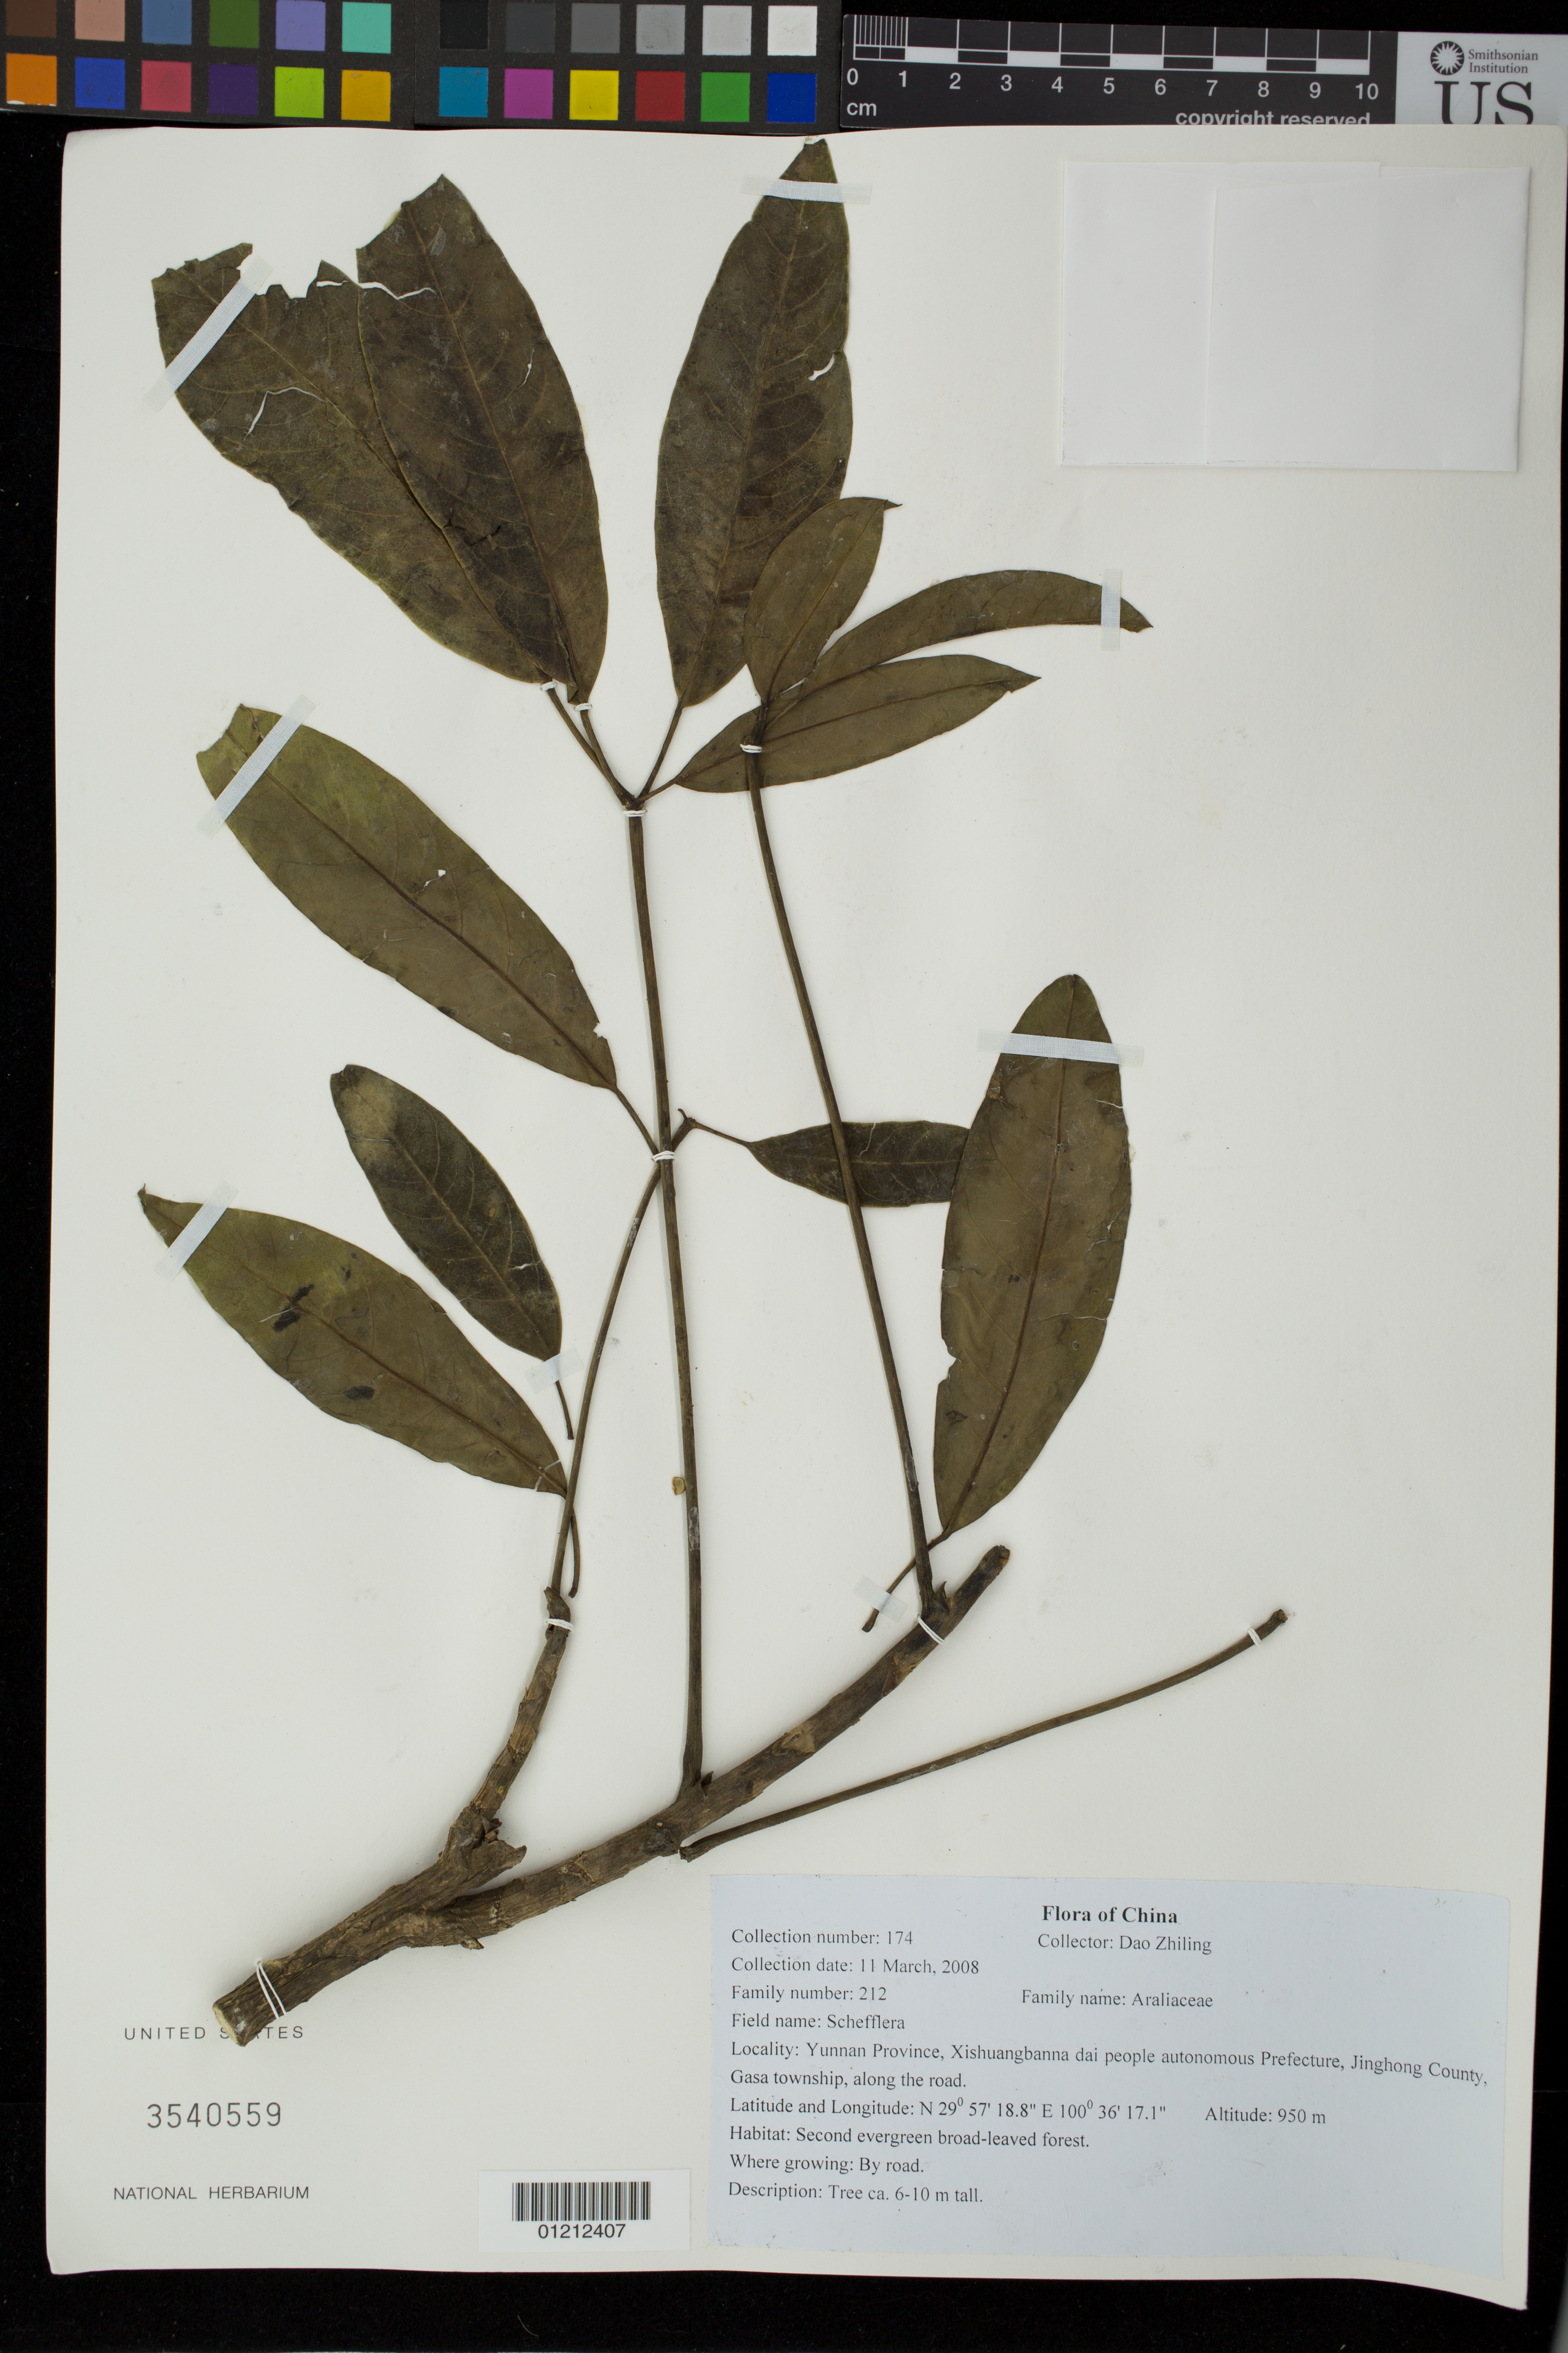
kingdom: Plantae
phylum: Tracheophyta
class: Magnoliopsida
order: Apiales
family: Araliaceae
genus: Schefflera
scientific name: Schefflera sp.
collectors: D. Zhiling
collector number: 174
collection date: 2008-03-11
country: China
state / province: Yunnan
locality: Xishuangbanna dai people autonomous Prefecture, Jinghong County, Gasa township, along the road.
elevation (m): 950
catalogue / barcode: US 3540559